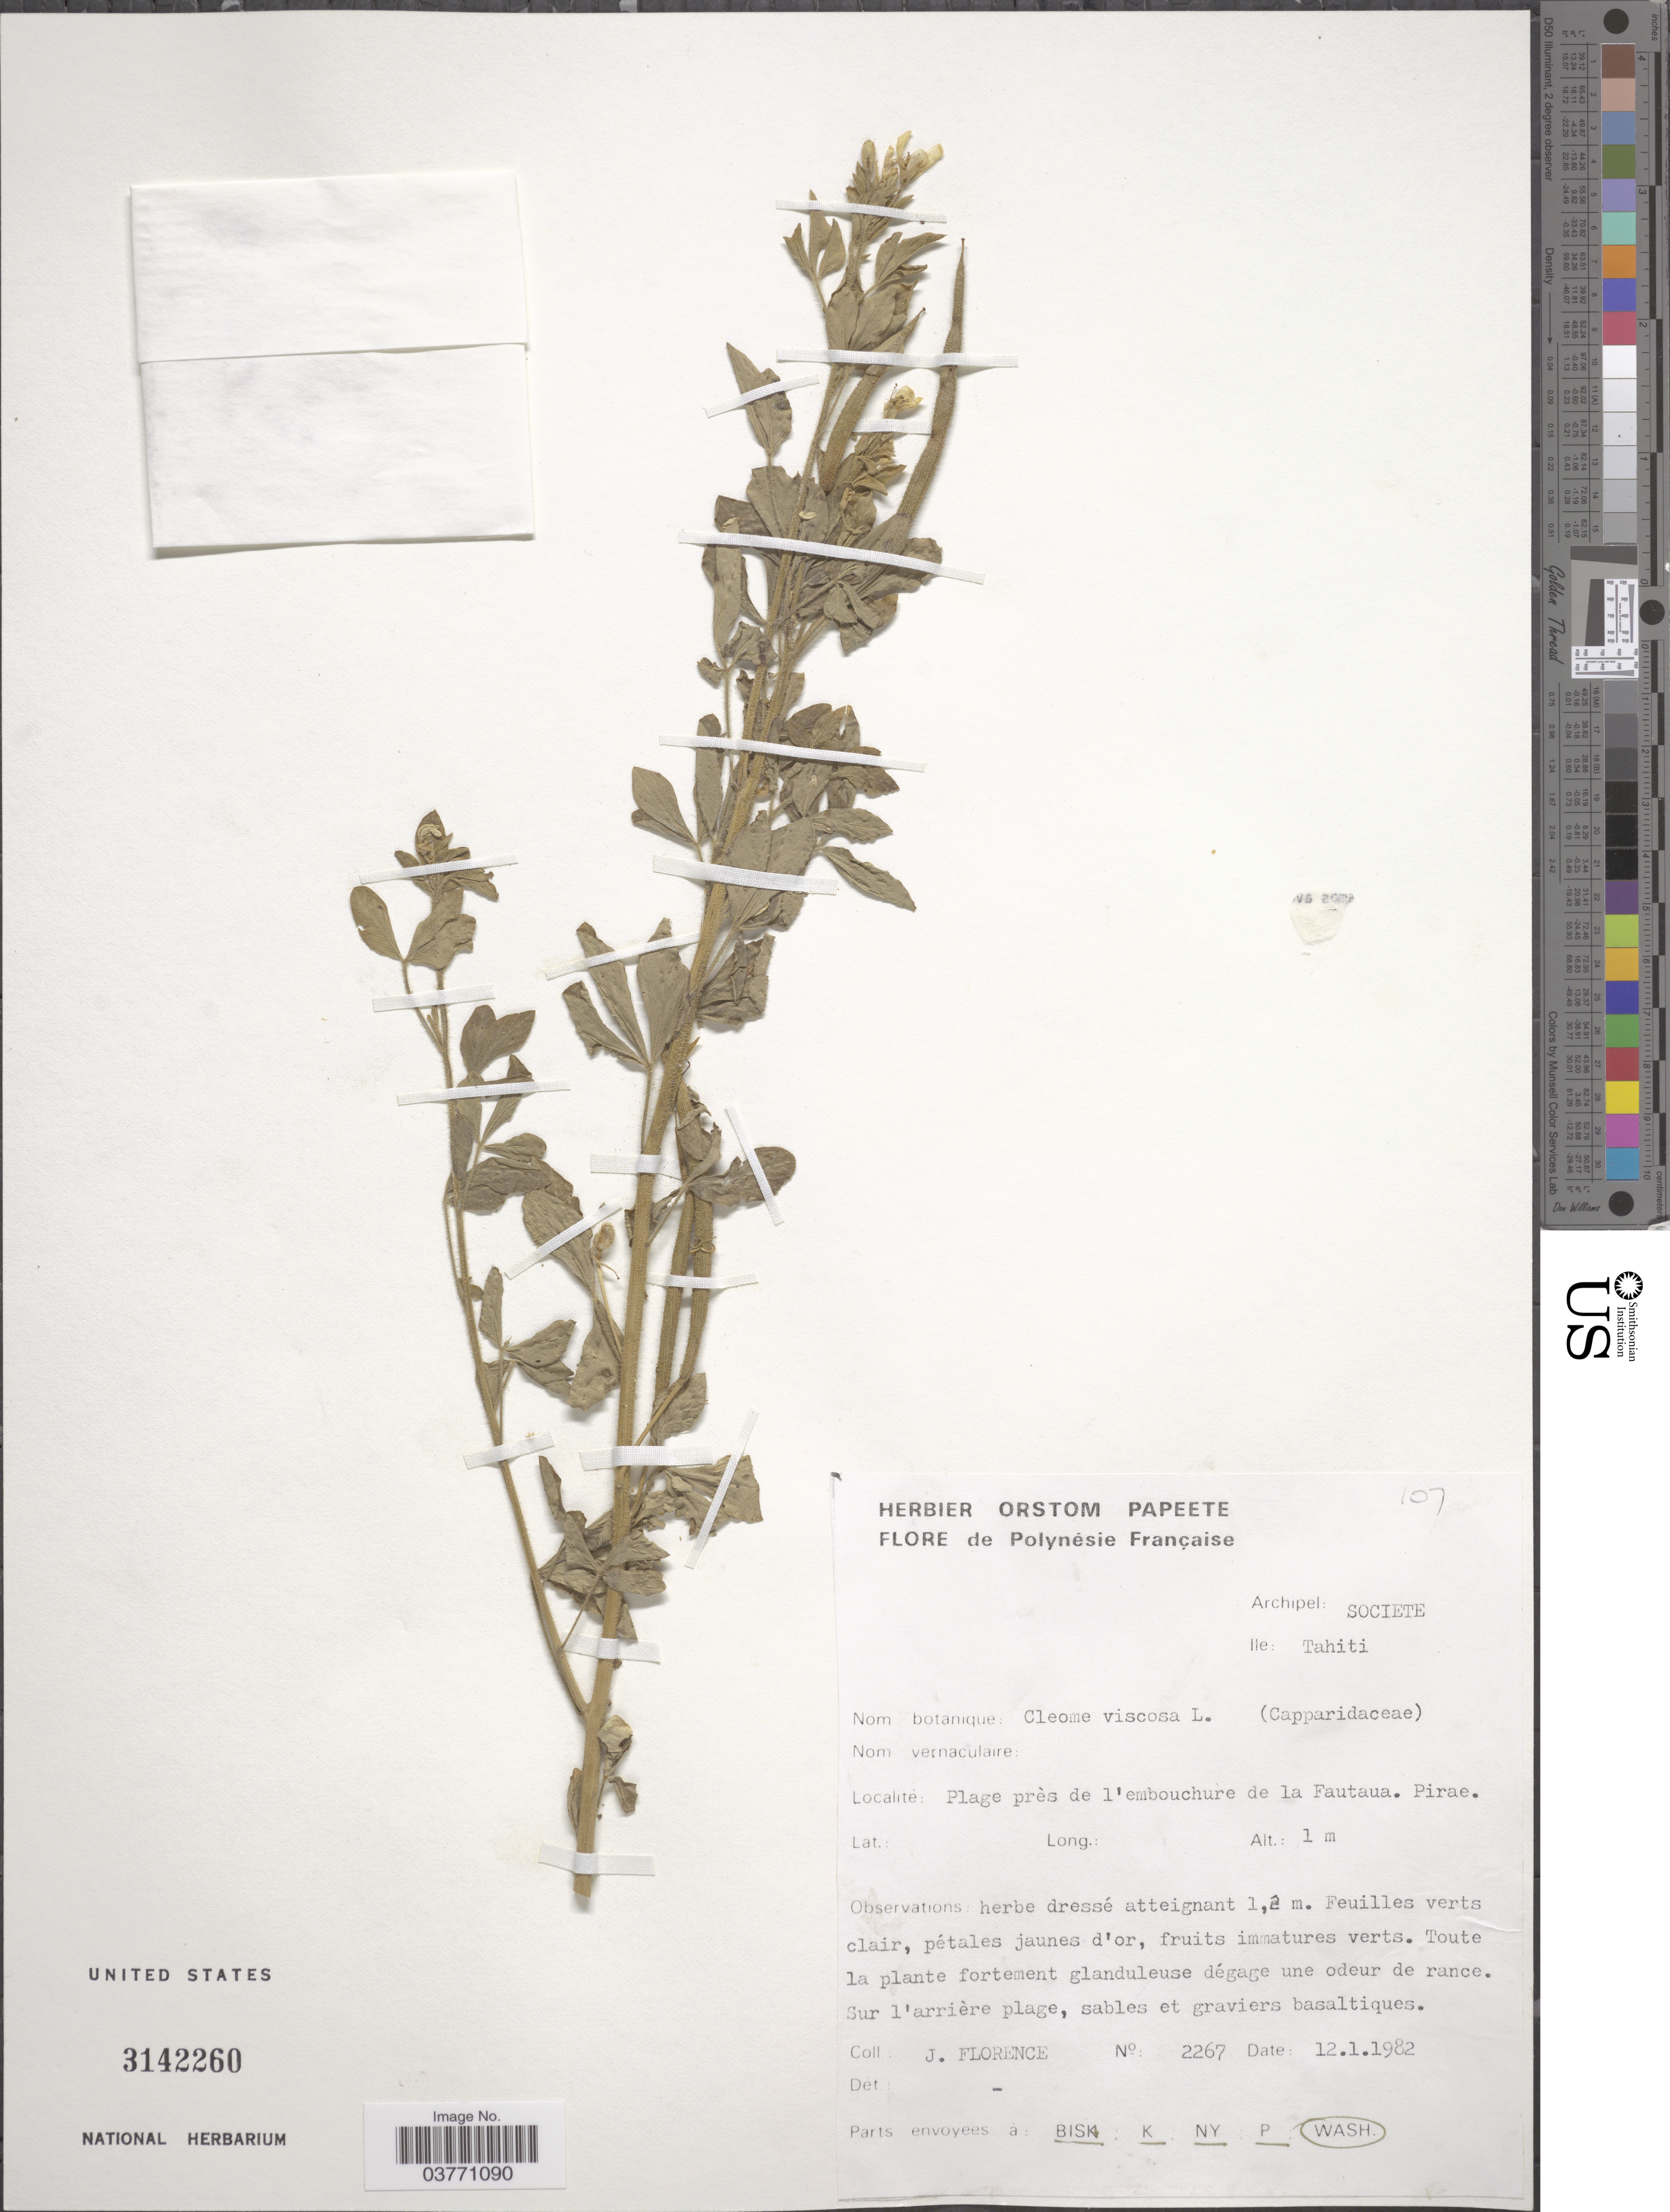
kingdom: Plantae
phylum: Tracheophyta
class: Magnoliopsida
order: Brassicales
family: Cleomaceae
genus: Arivela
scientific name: Arivela viscosa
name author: (L.) Raf.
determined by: Wagner, W. L., (BOT), Smithsonian Institution - National Museum of Natural History (UNITED STATES)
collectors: J. Florence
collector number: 2267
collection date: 1982-01-12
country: French Polynesia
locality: Polynésie Française. Archipel: Societe. Ite: Tahiti. Plage près de l'embouchure de la Fautaua. Pirae.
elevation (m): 1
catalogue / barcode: US 3142260